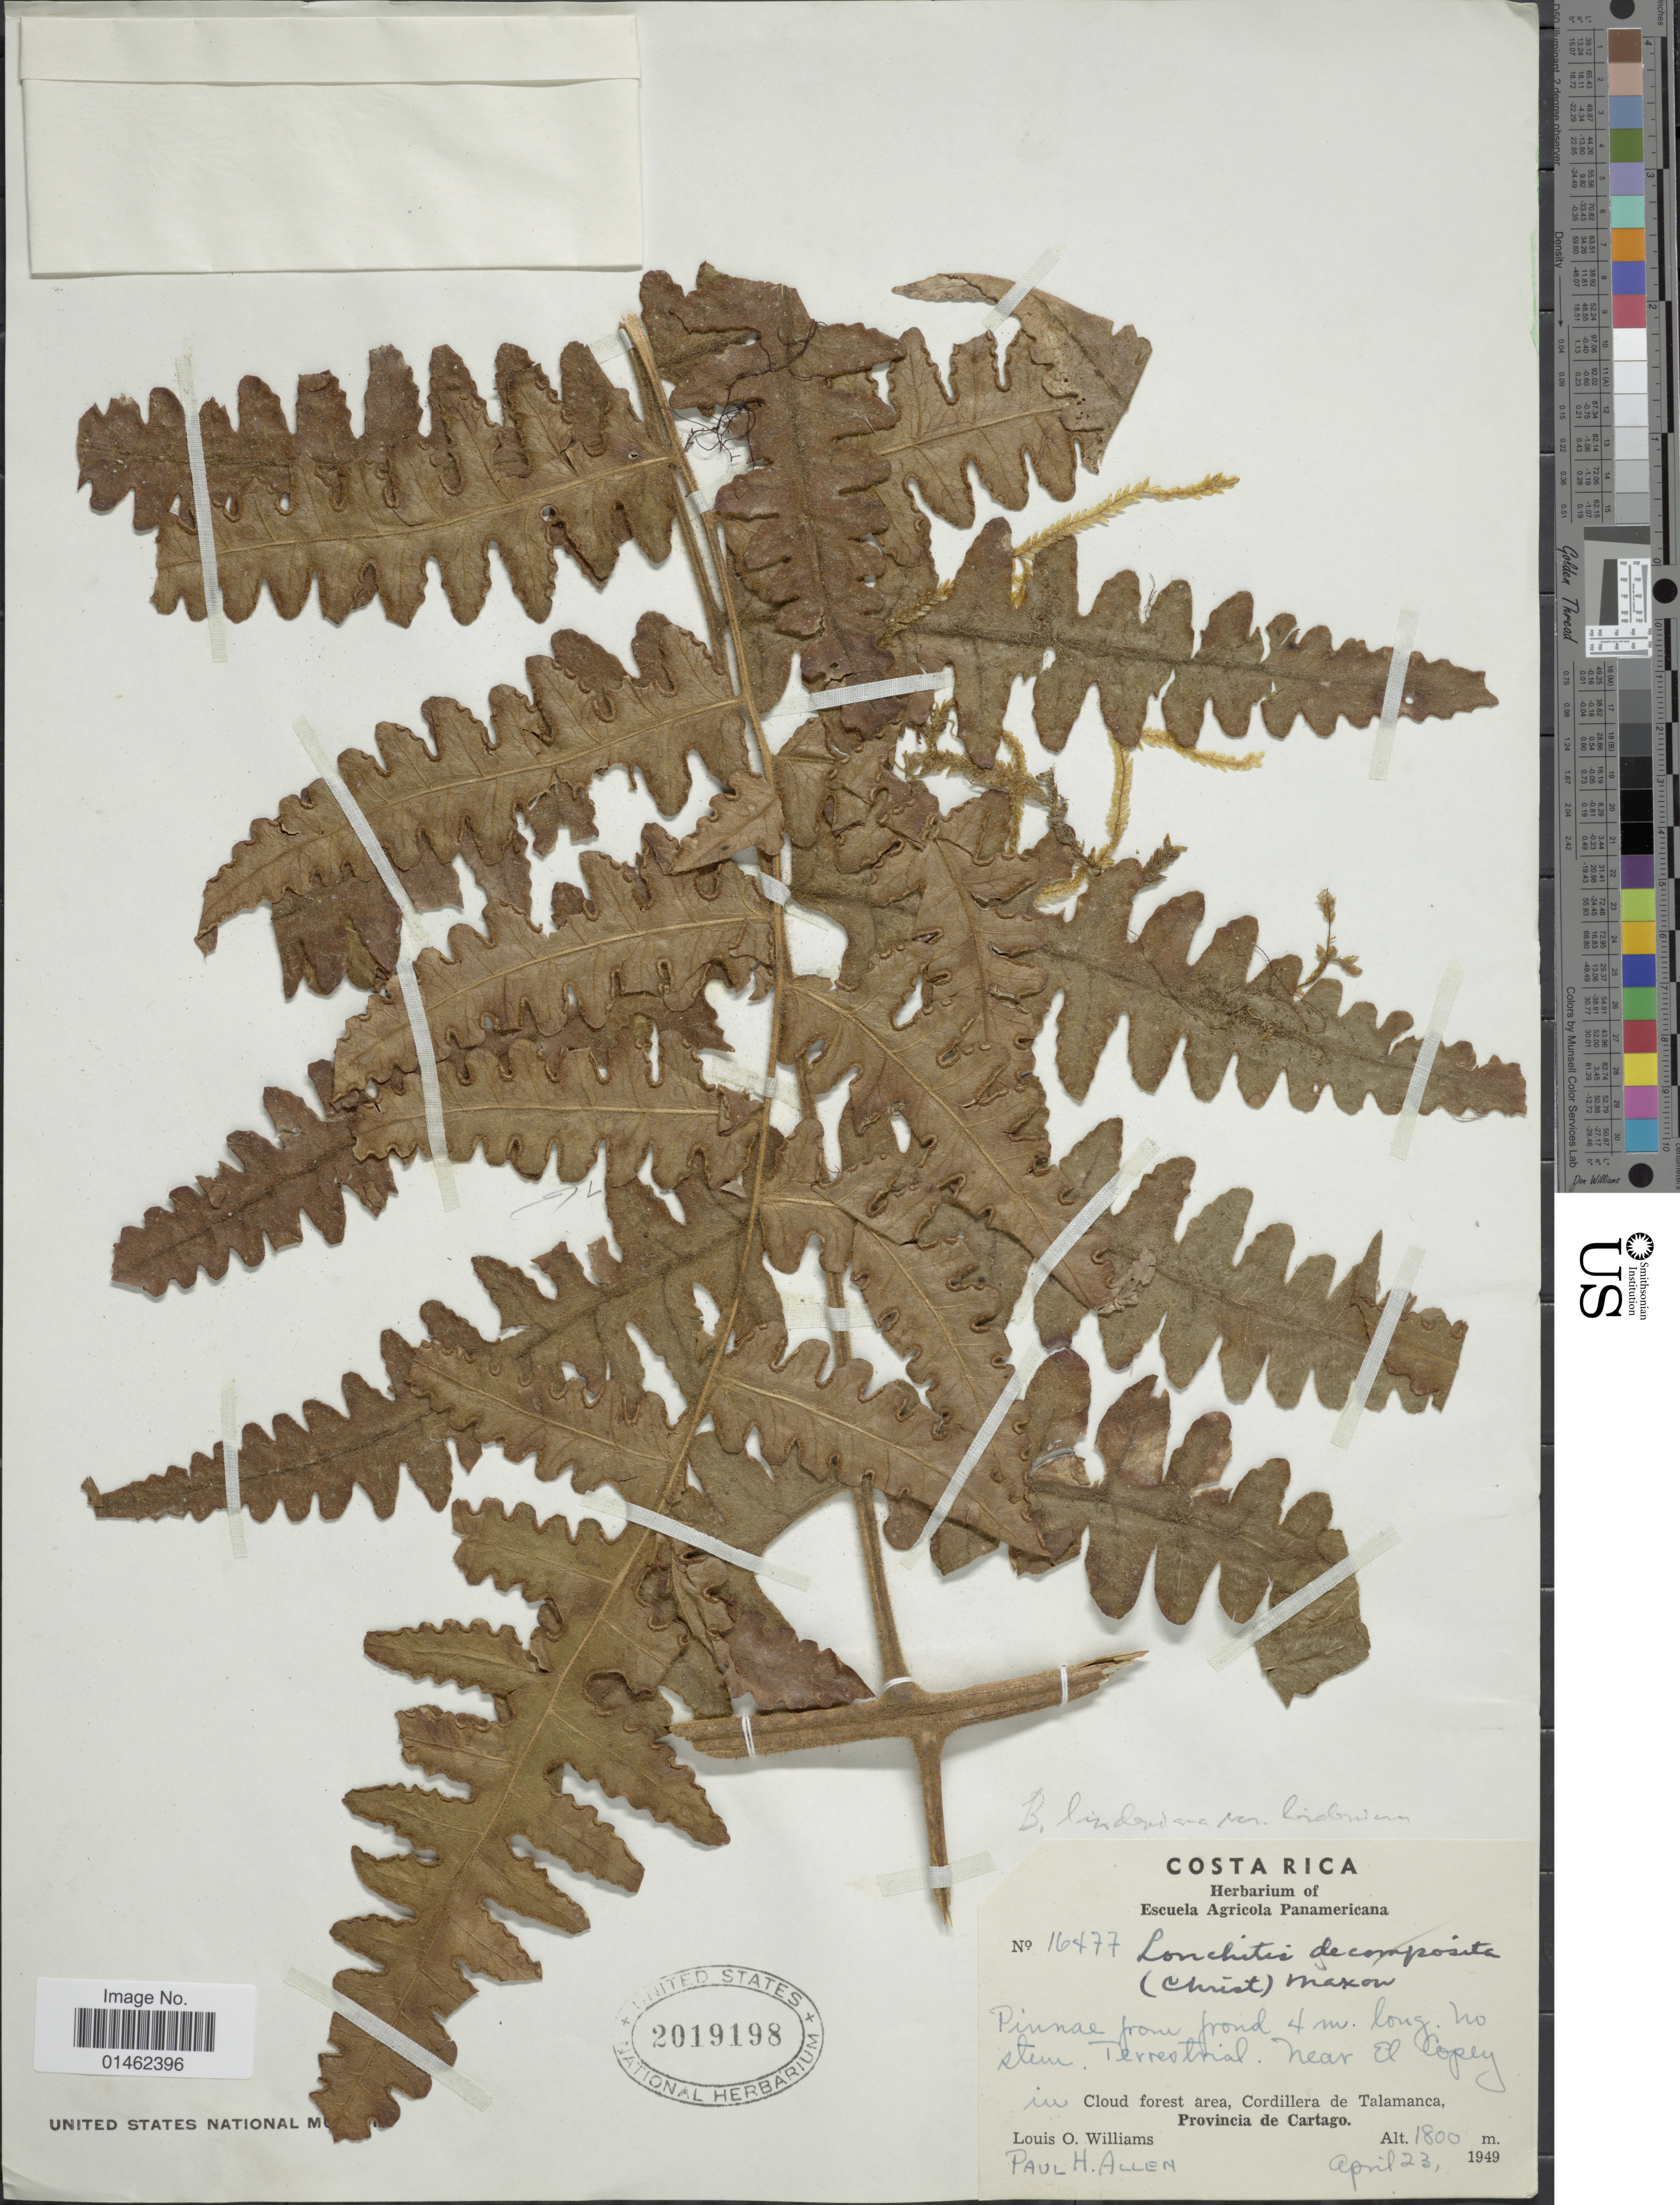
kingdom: Plantae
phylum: Tracheophyta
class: Polypodiopsida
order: Polypodiales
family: Dennstaedtiaceae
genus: Blotiella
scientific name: Blotiella lindeniana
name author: (Hook.) R.M. Tryon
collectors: L. O. Williams & P. H. Allen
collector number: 16477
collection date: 1949-04-23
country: Costa Rica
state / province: Cartago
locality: Near EL Copey in cloud forest area, Cordiller de Talamanca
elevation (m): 1800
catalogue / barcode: US 2019198